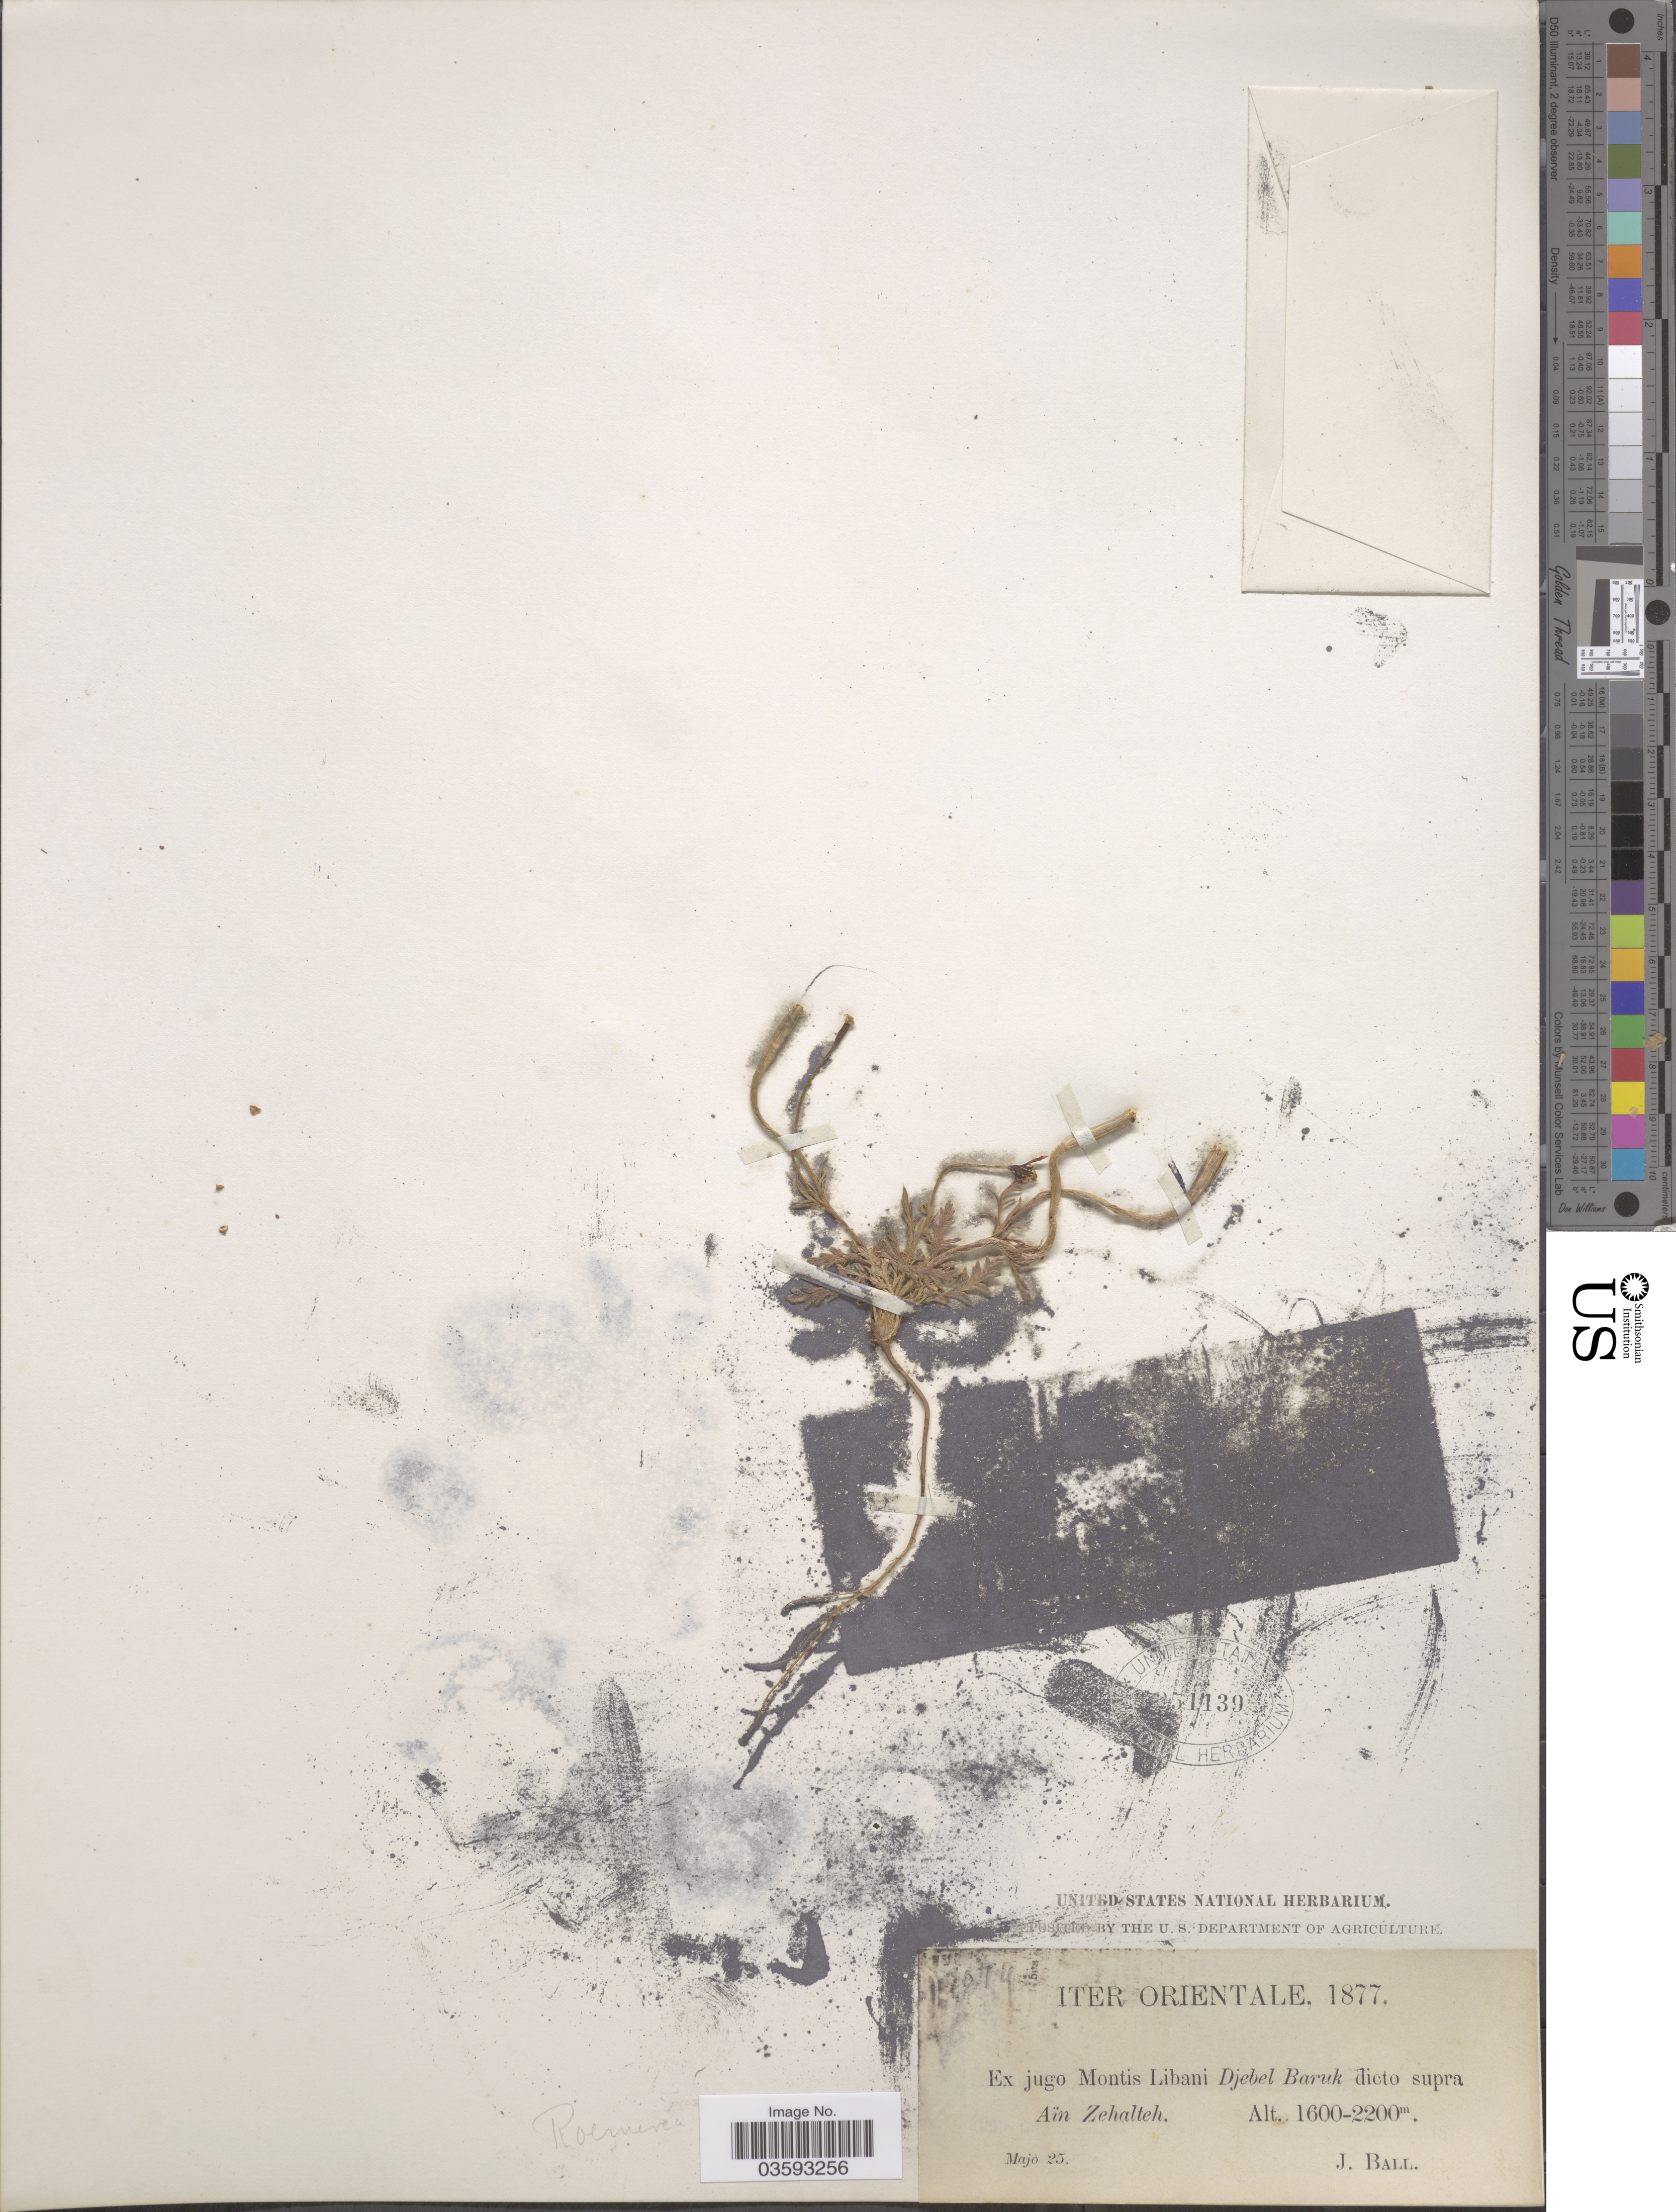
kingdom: Plantae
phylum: Tracheophyta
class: Magnoliopsida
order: Ranunculales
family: Papaveraceae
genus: Papaver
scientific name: Papaver sp.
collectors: J. Ball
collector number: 1079*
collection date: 1877-05-25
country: Lebanon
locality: Iter Orientale. Ex jugo Montis Libani Djebel Baruk dicto supra Aïn Zehalteh.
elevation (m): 1600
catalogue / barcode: US 251139